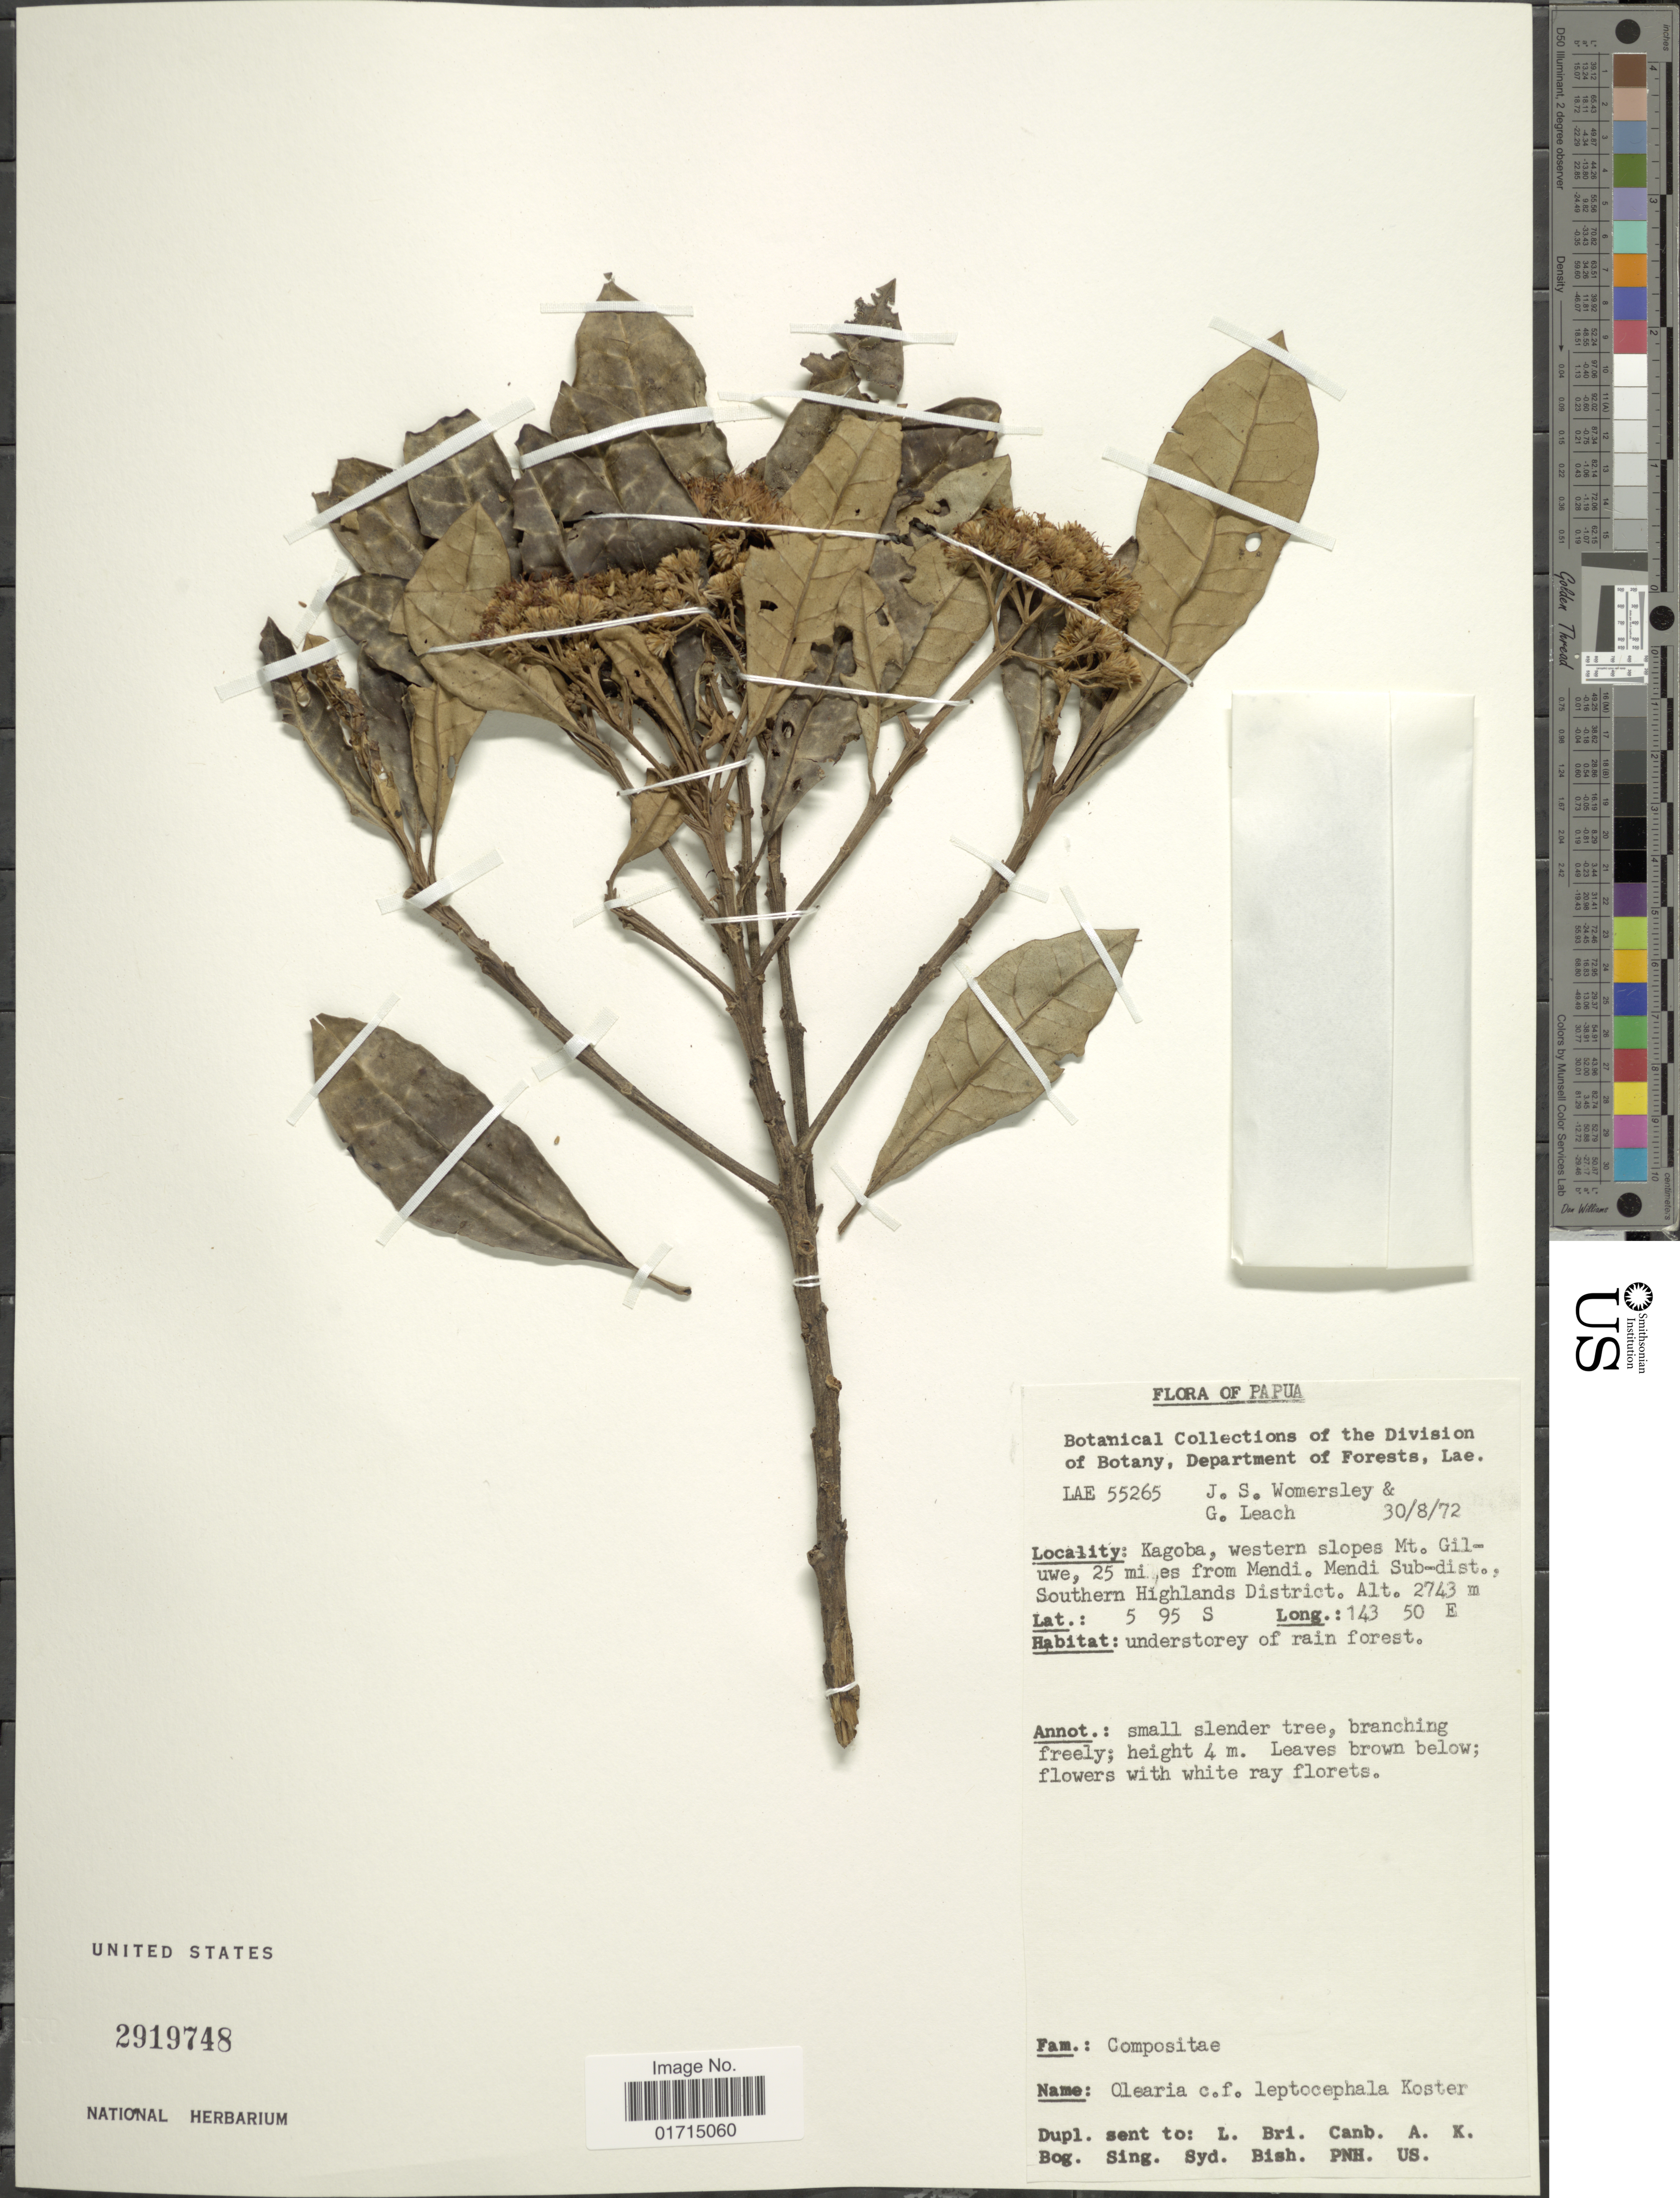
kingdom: Plantae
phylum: Tracheophyta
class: Magnoliopsida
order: Asterales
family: Asteraceae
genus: Olearia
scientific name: Olearia leptocephala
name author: J. Kost.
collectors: -. Wormersley & G. Leach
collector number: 55265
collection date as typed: Transcribed d/m/y: 30/8/72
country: Papua New Guinea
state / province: Southern Highlands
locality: Papua. Kagoba,western slopes Mt. Giluewe, 25 miles from Mendi. Mendi Sub--dist., Southern Highlands District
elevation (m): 2743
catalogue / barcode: US 2919748